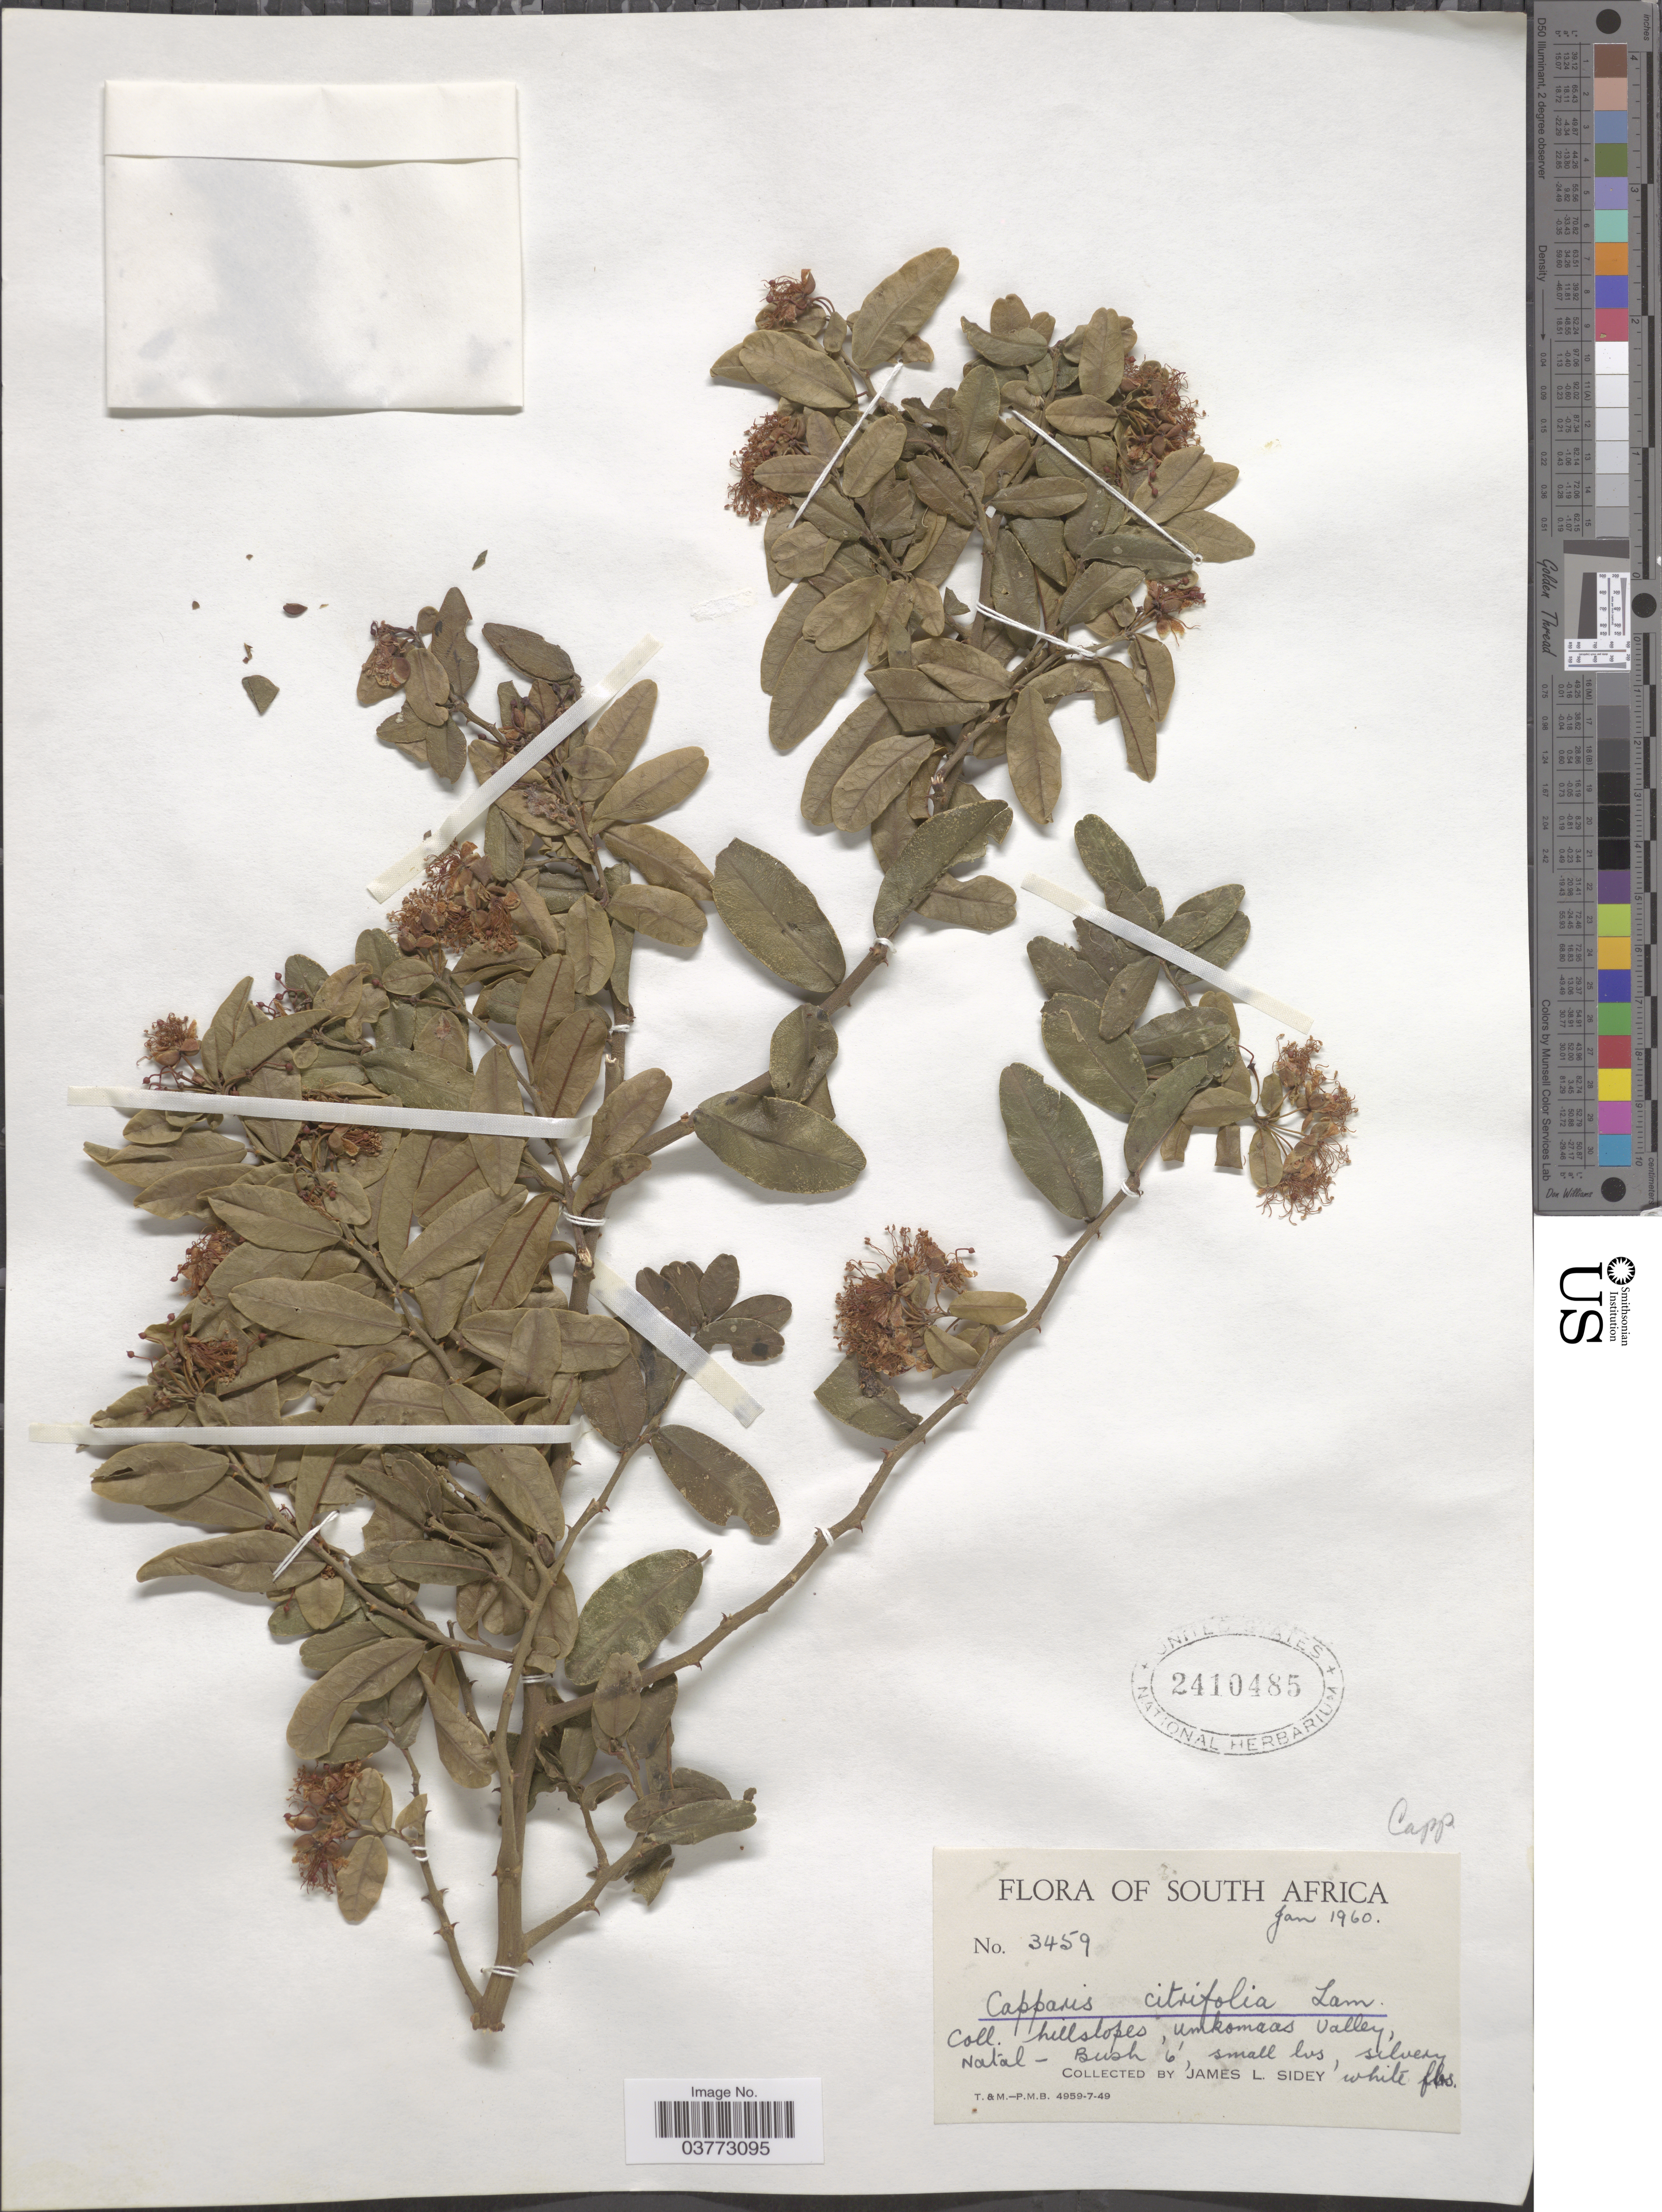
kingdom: Plantae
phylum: Tracheophyta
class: Magnoliopsida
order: Brassicales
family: Capparaceae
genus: Capparis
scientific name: Capparis citrifolia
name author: Lam.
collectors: J. L. Sidey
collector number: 3459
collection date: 1960-01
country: South Africa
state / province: KwaZulu-Natal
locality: Hillslopes, Umkomaas Valley, Natal.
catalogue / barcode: US 2410485